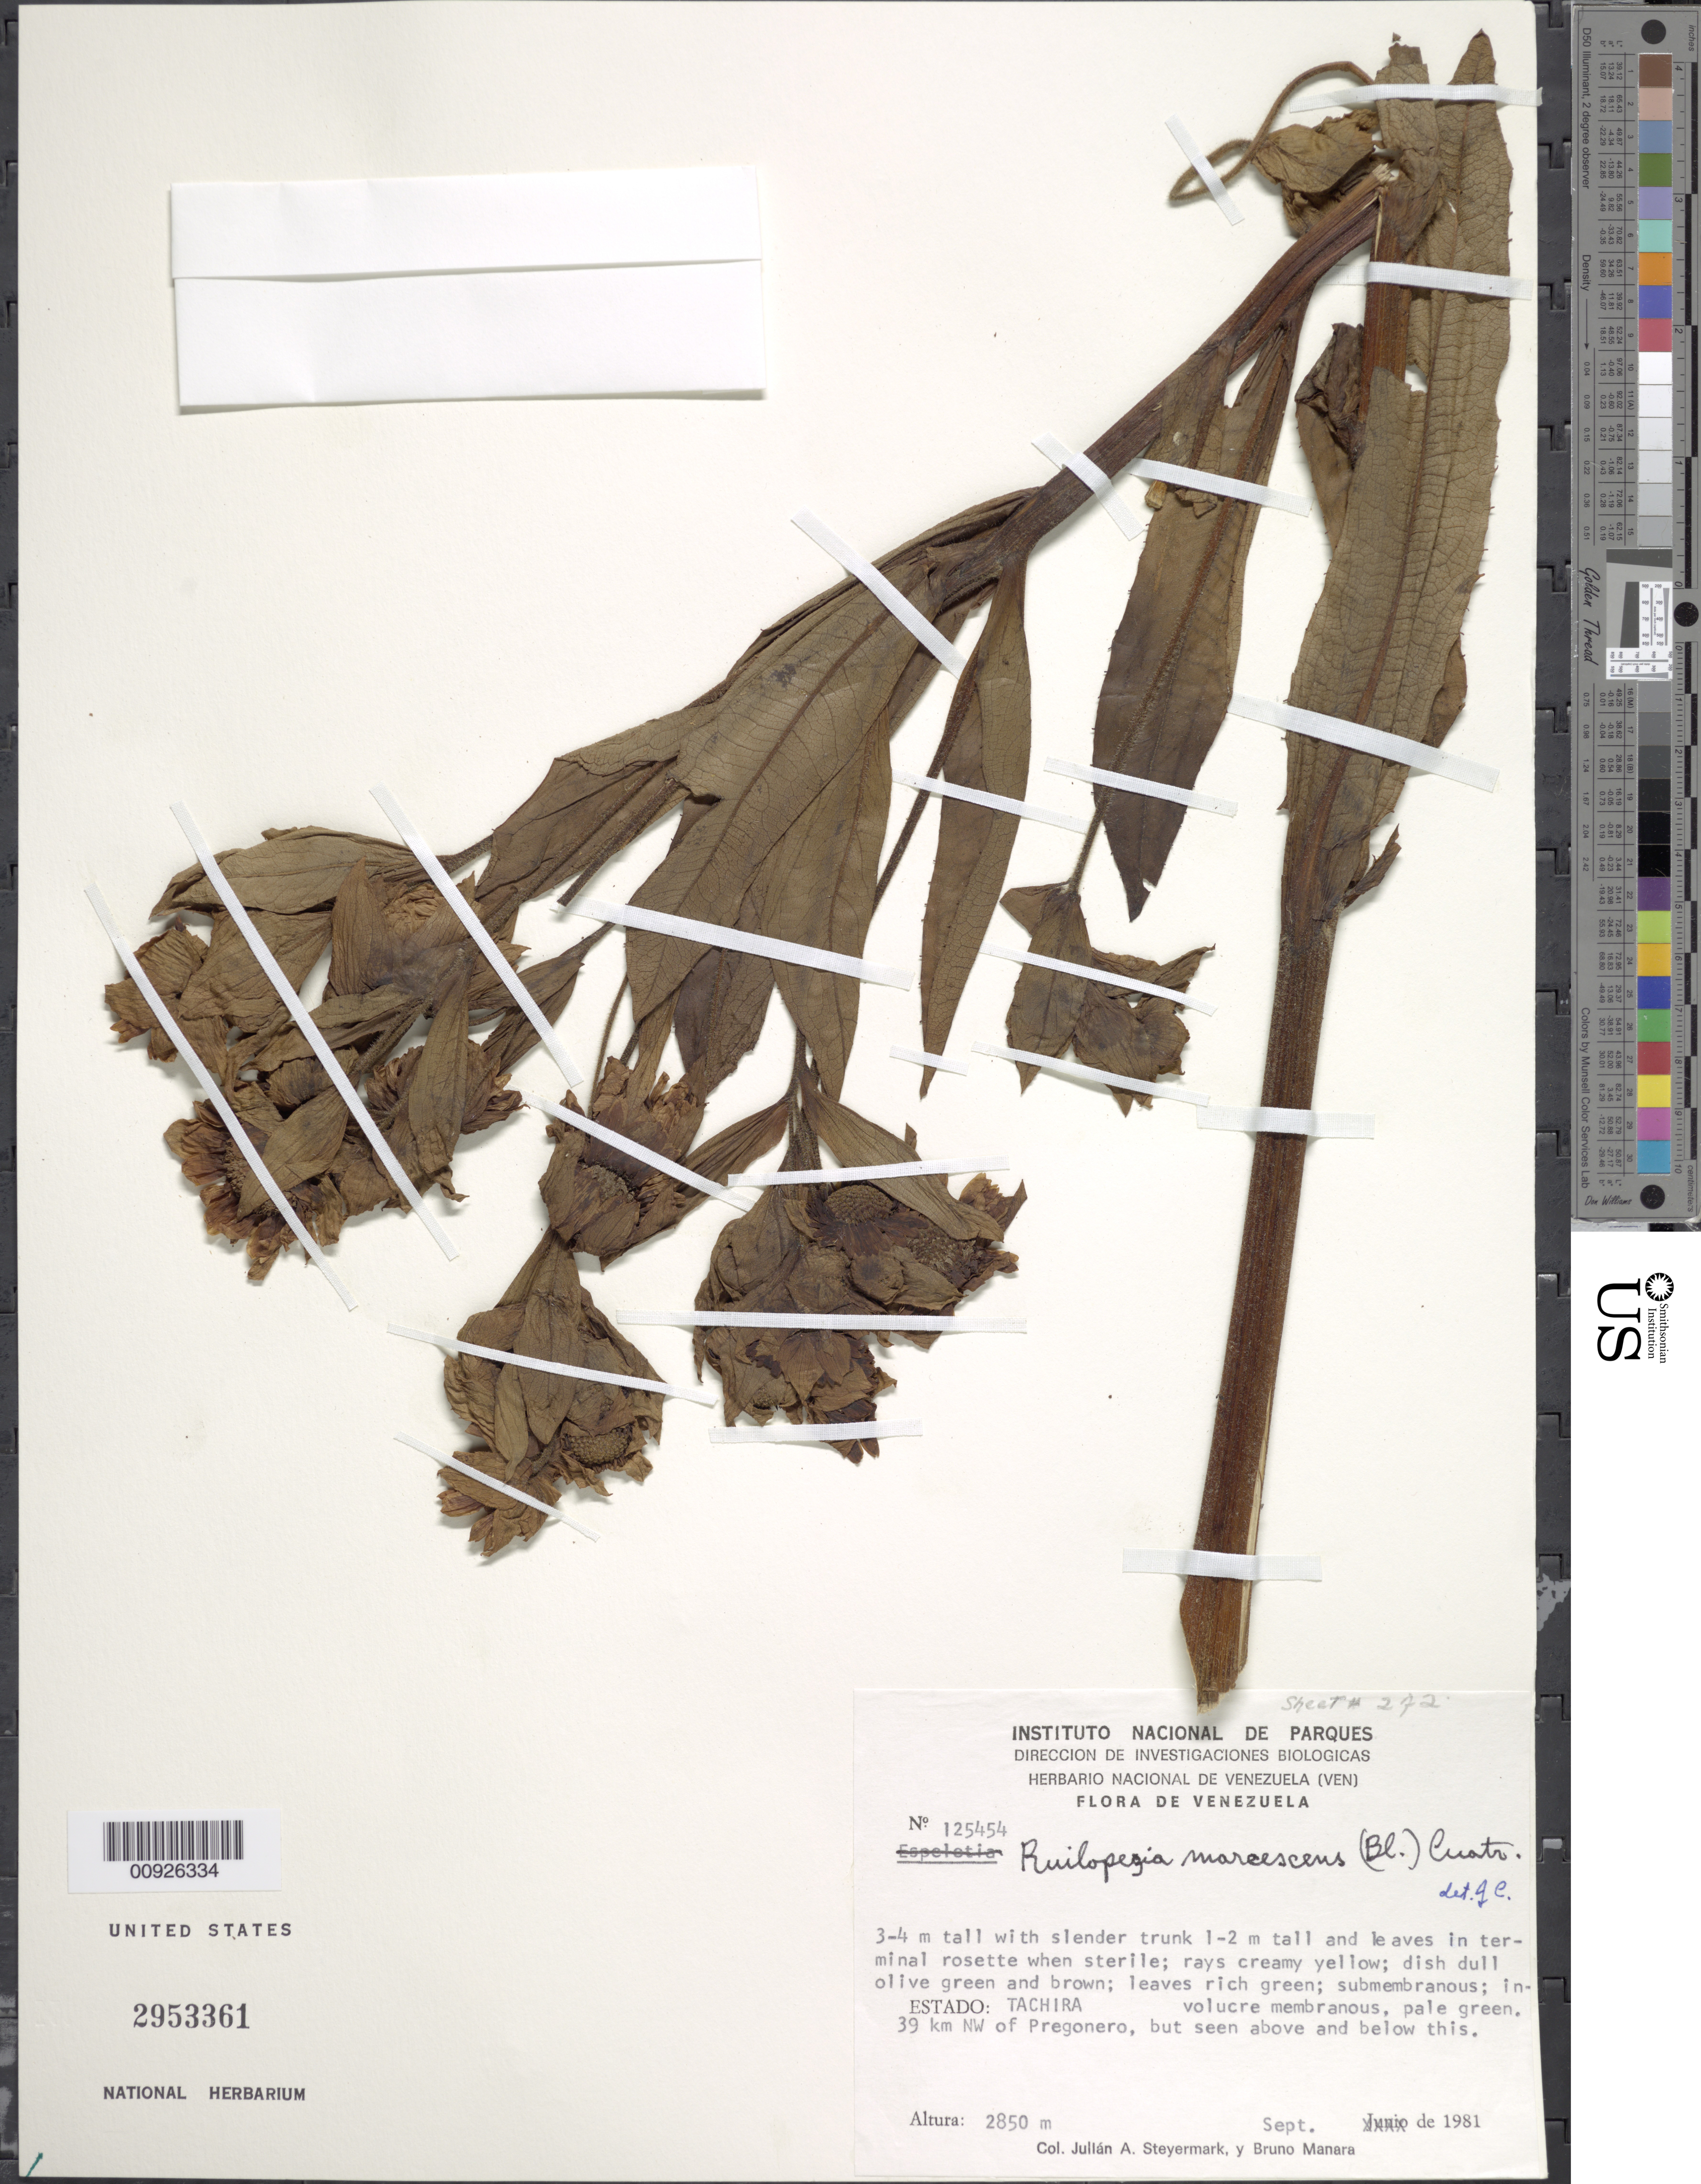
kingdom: Plantae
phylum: Tracheophyta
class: Magnoliopsida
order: Asterales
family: Asteraceae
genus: Ruilopezia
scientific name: Ruilopezia marcescens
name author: (S.F. Blake) Cuatrec.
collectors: J. Steyermark & B. Manara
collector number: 125454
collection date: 1981-09-01/1981-09-30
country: Venezuela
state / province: Táchira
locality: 39 km NW of Pregonero, but seen above and below this.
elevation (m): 2850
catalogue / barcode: US 2953361